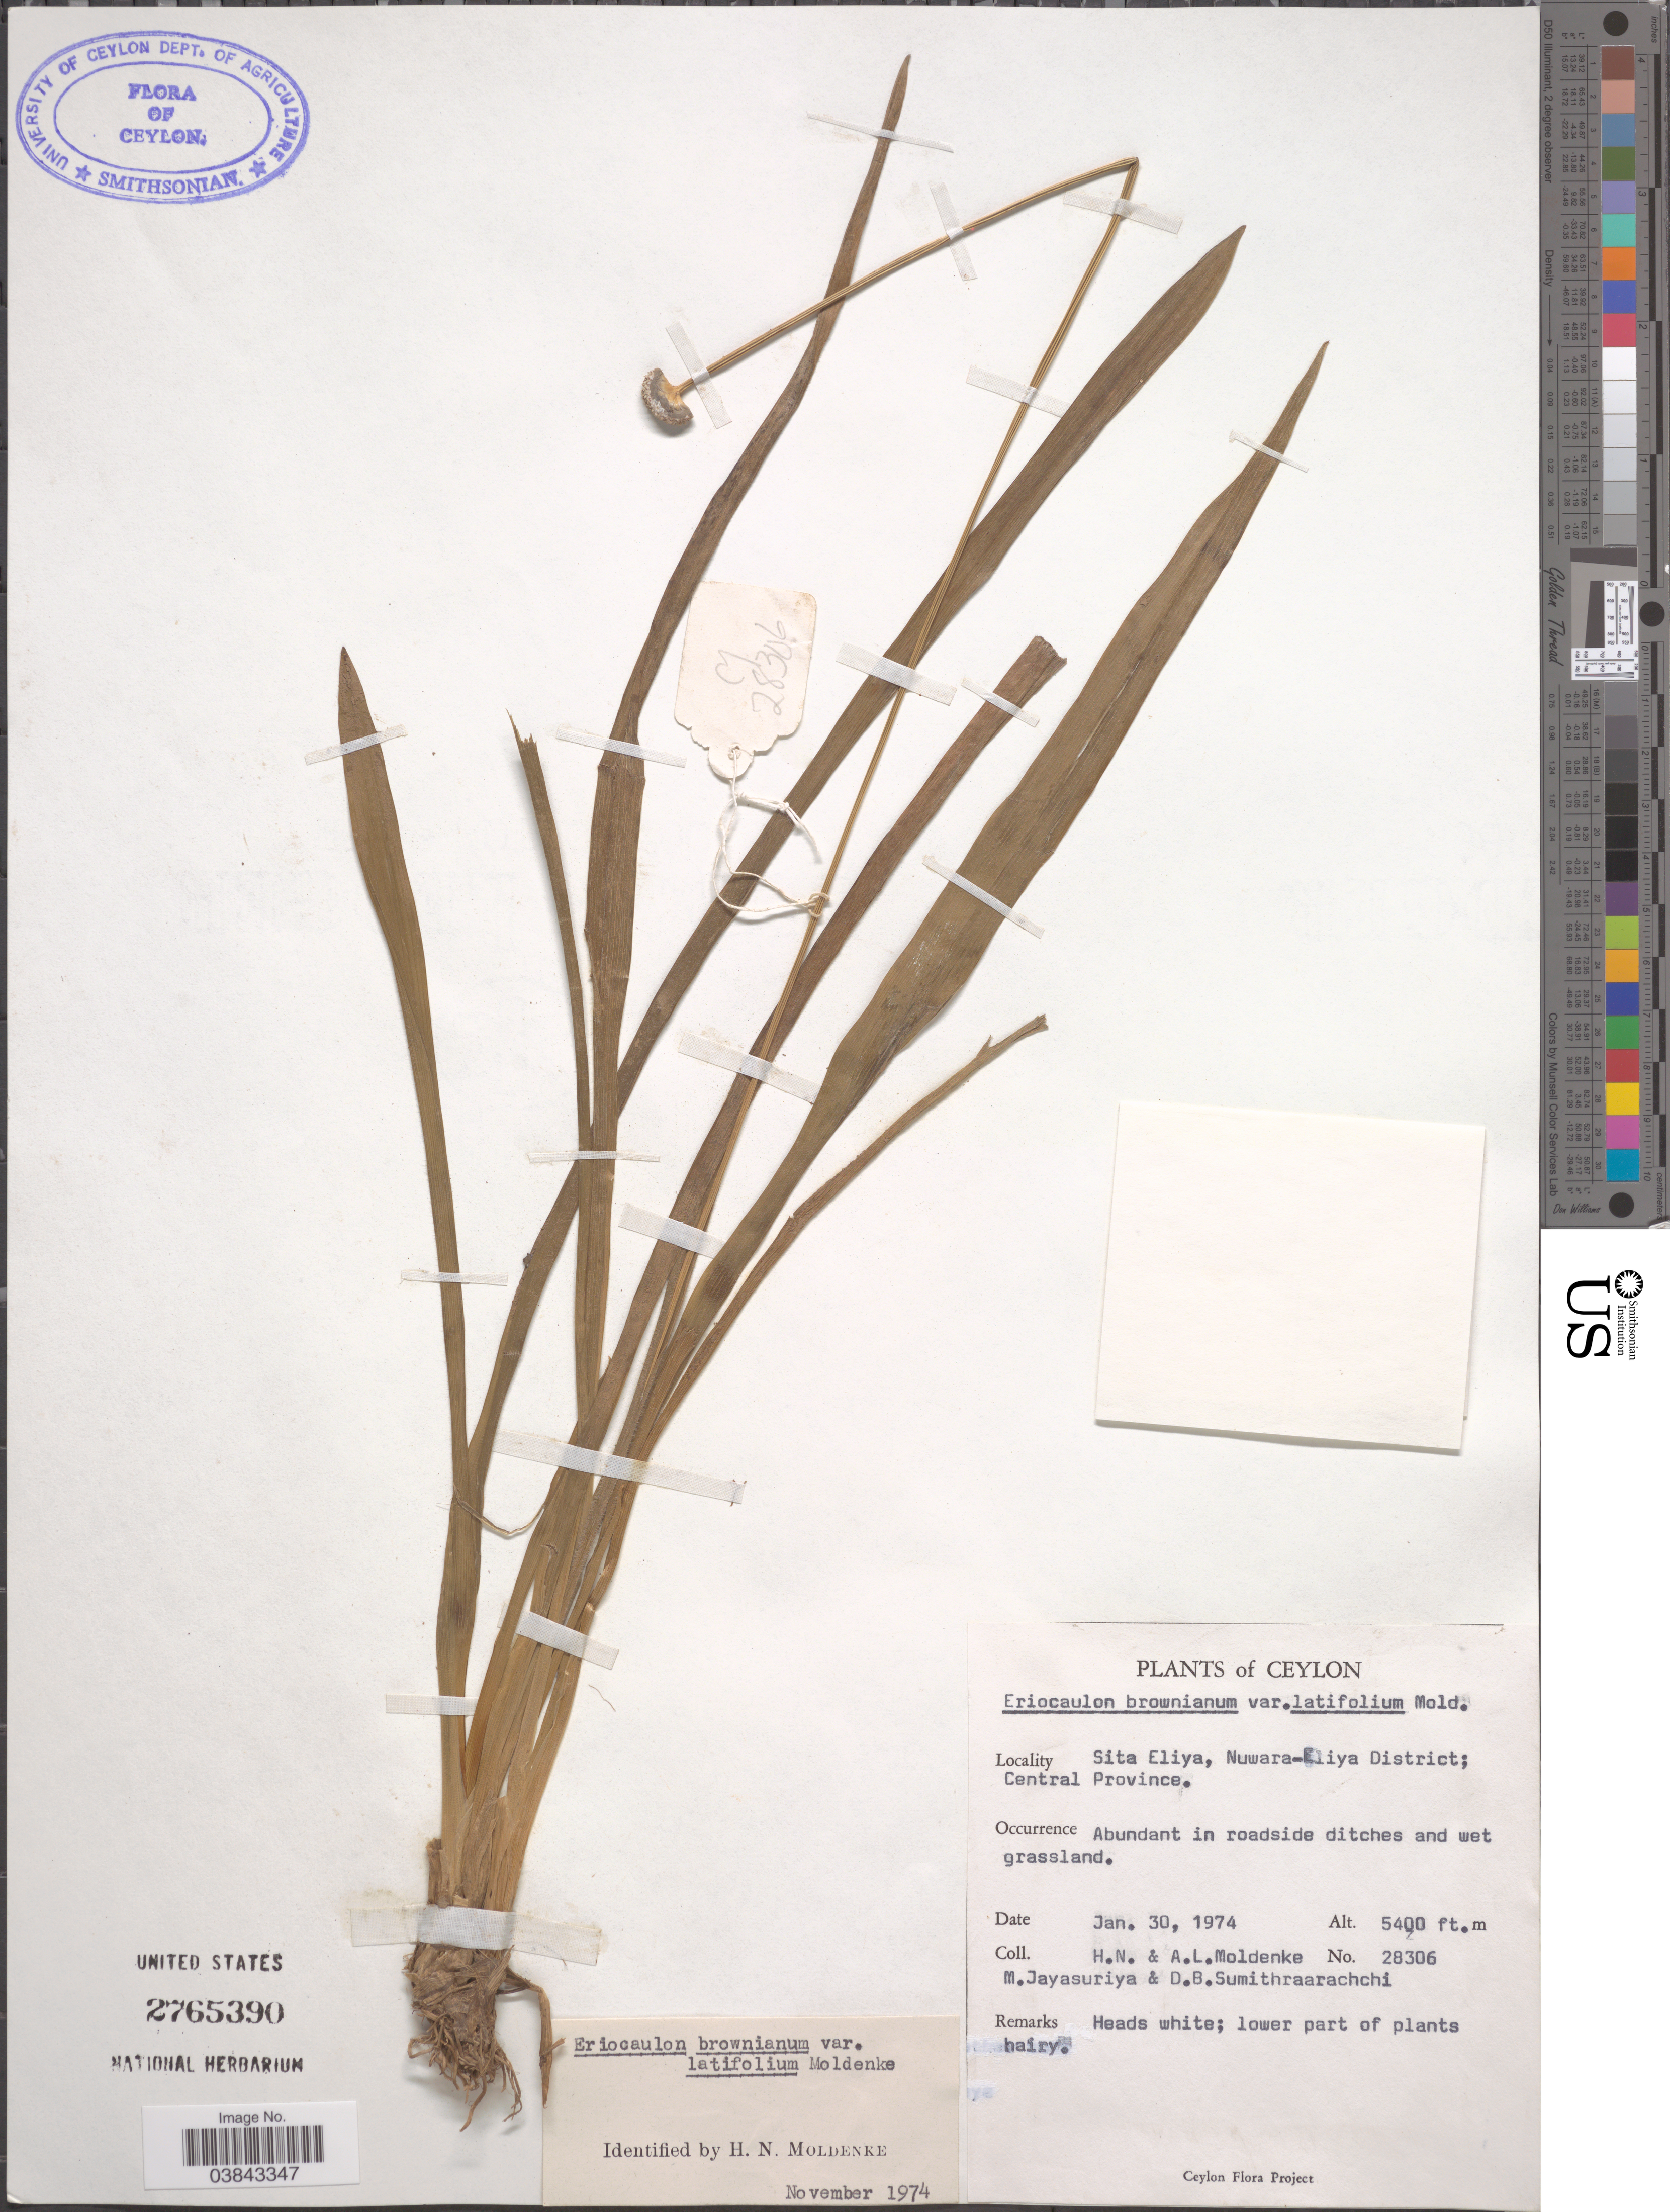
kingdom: Plantae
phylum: Tracheophyta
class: Liliopsida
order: Poales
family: Eriocaulaceae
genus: Eriocaulon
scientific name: Eriocaulon brownianum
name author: Mart.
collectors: H. N. Moldenke, A. L. Moldenke, M. Jayasuriya & D. B. Sumithraarachchi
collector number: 28306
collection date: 1974-01-30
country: Sri Lanka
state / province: Central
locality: Ceylon. Sita Eliya, Nuwara-Eliya District; Central Province.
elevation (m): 1646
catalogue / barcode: US 2765390